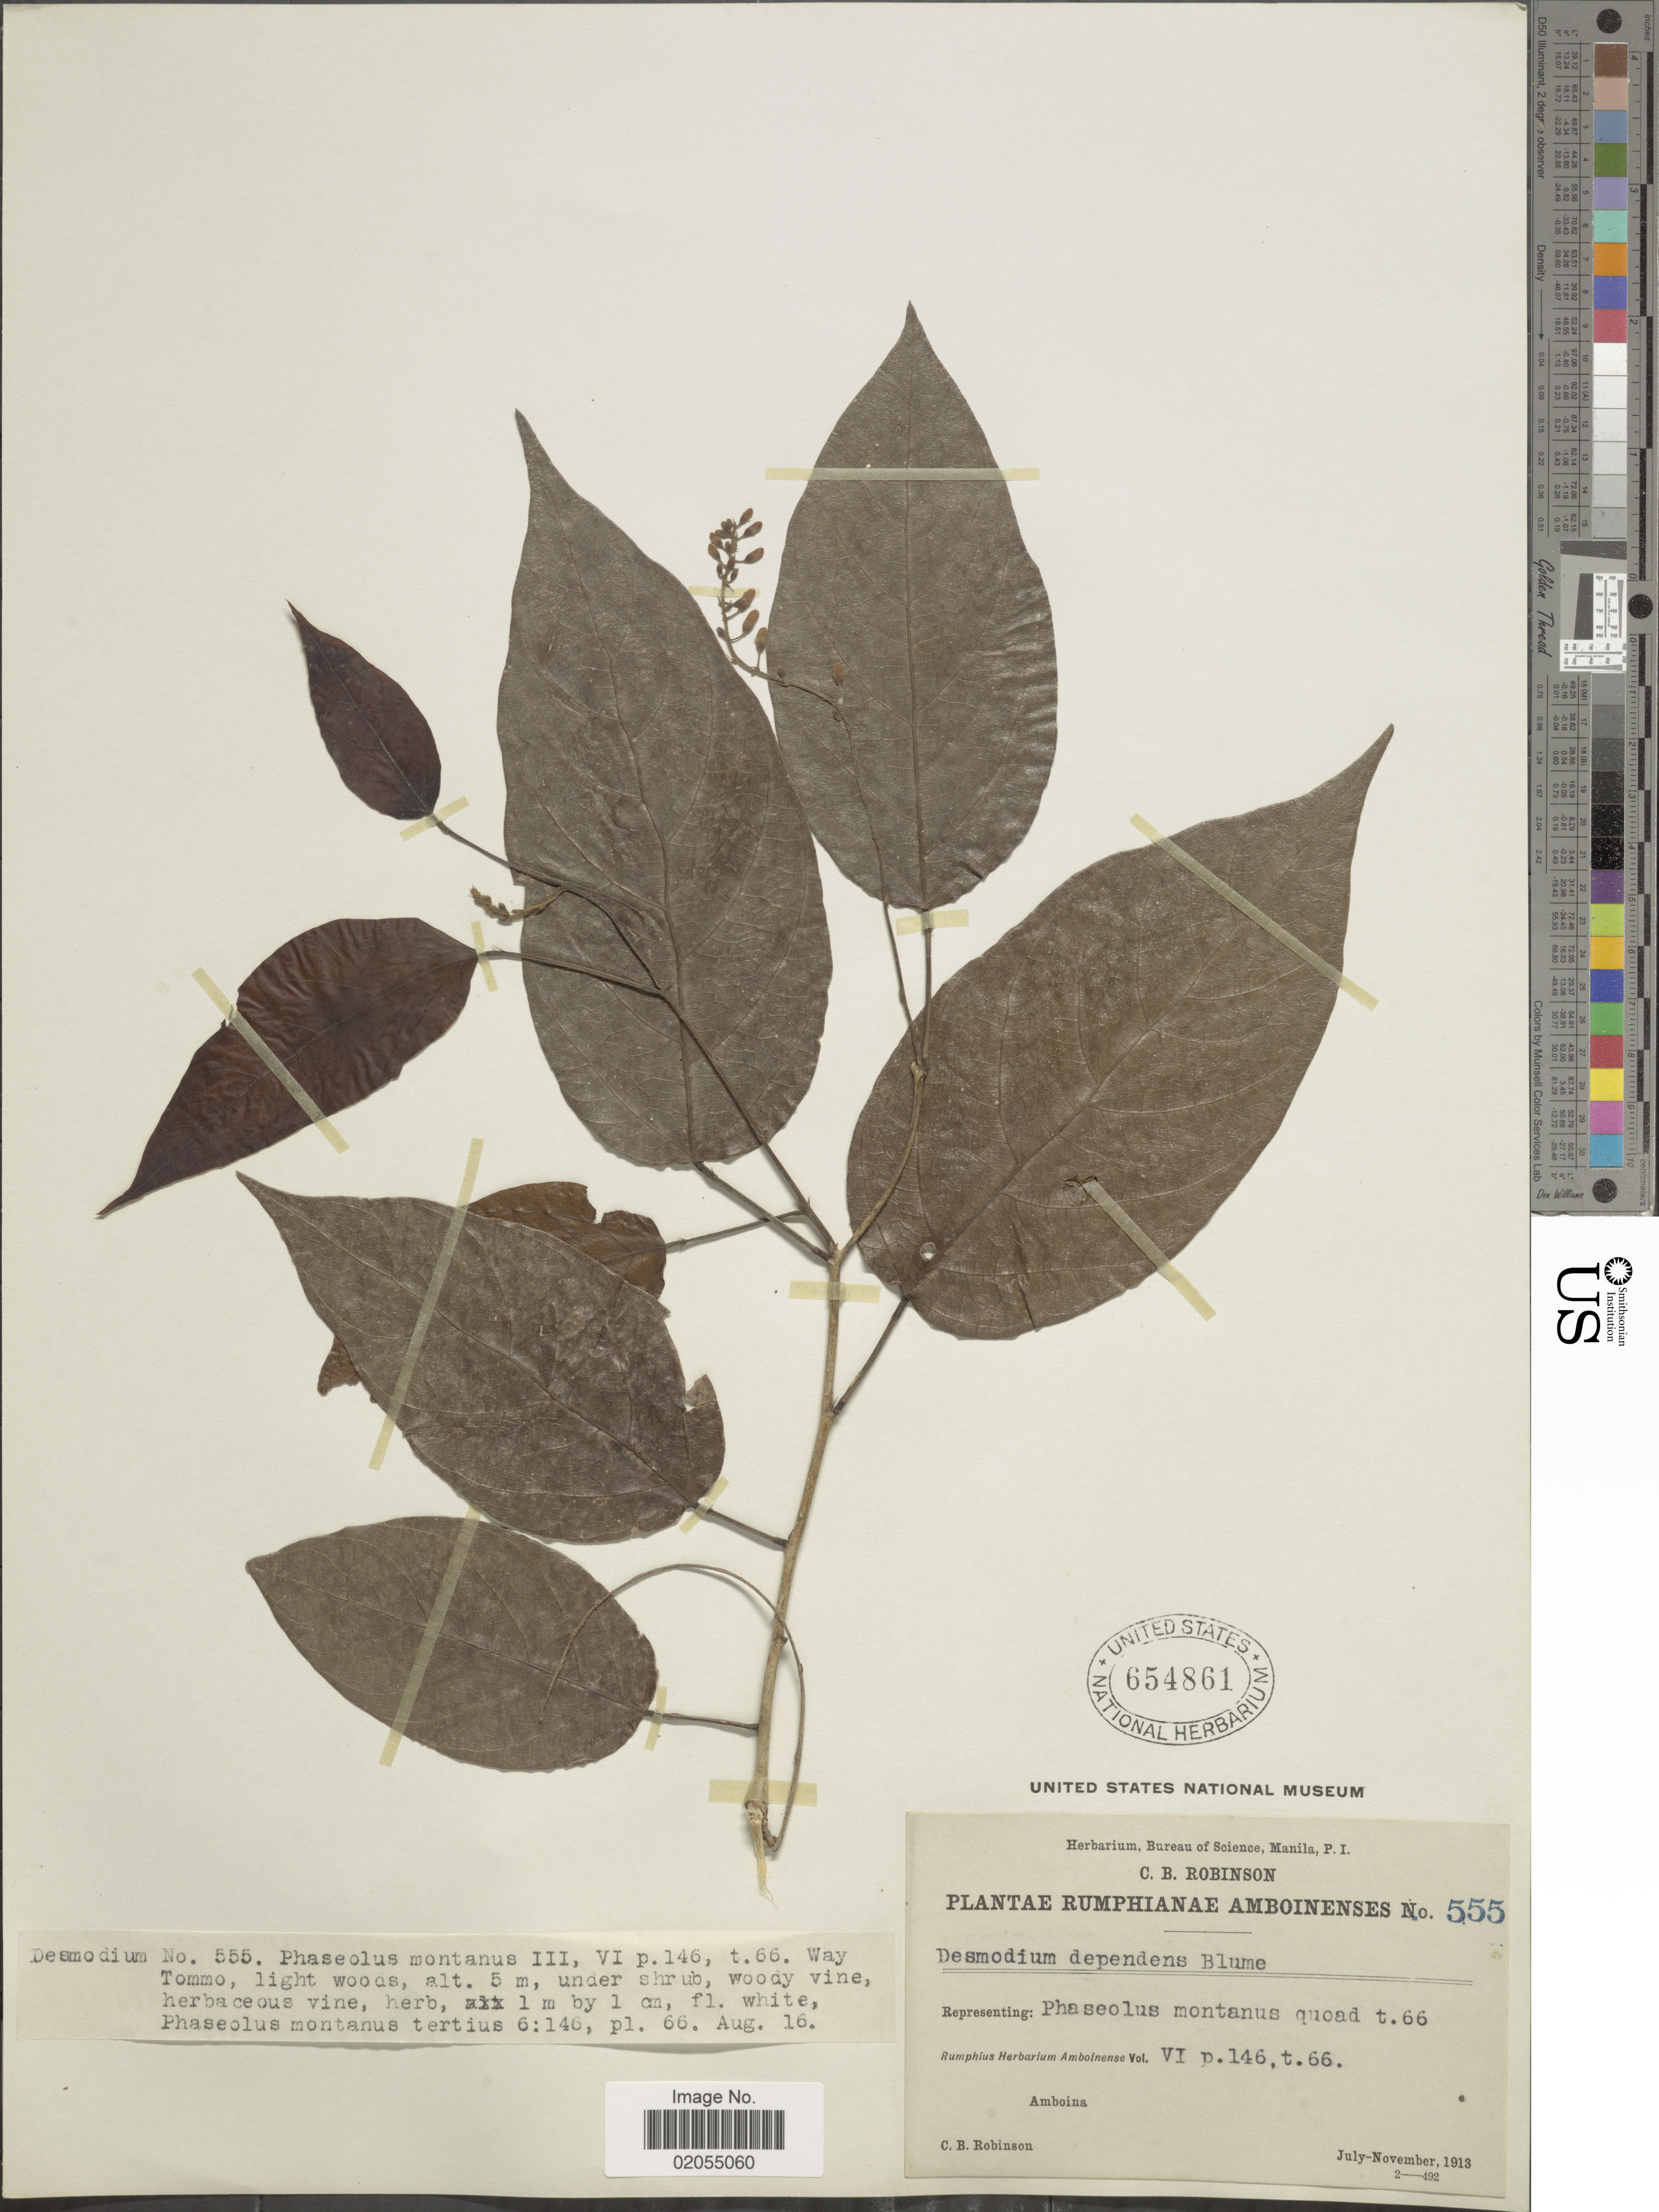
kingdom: Plantae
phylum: Tracheophyta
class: Magnoliopsida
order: Fabales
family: Fabaceae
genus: Hanslia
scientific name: Hanslia ormocarpoides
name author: (DC.) H. Ohashi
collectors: C. Robinson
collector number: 555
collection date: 1913-08-16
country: Indonesia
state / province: Maluku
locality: Amboina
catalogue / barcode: US 654861